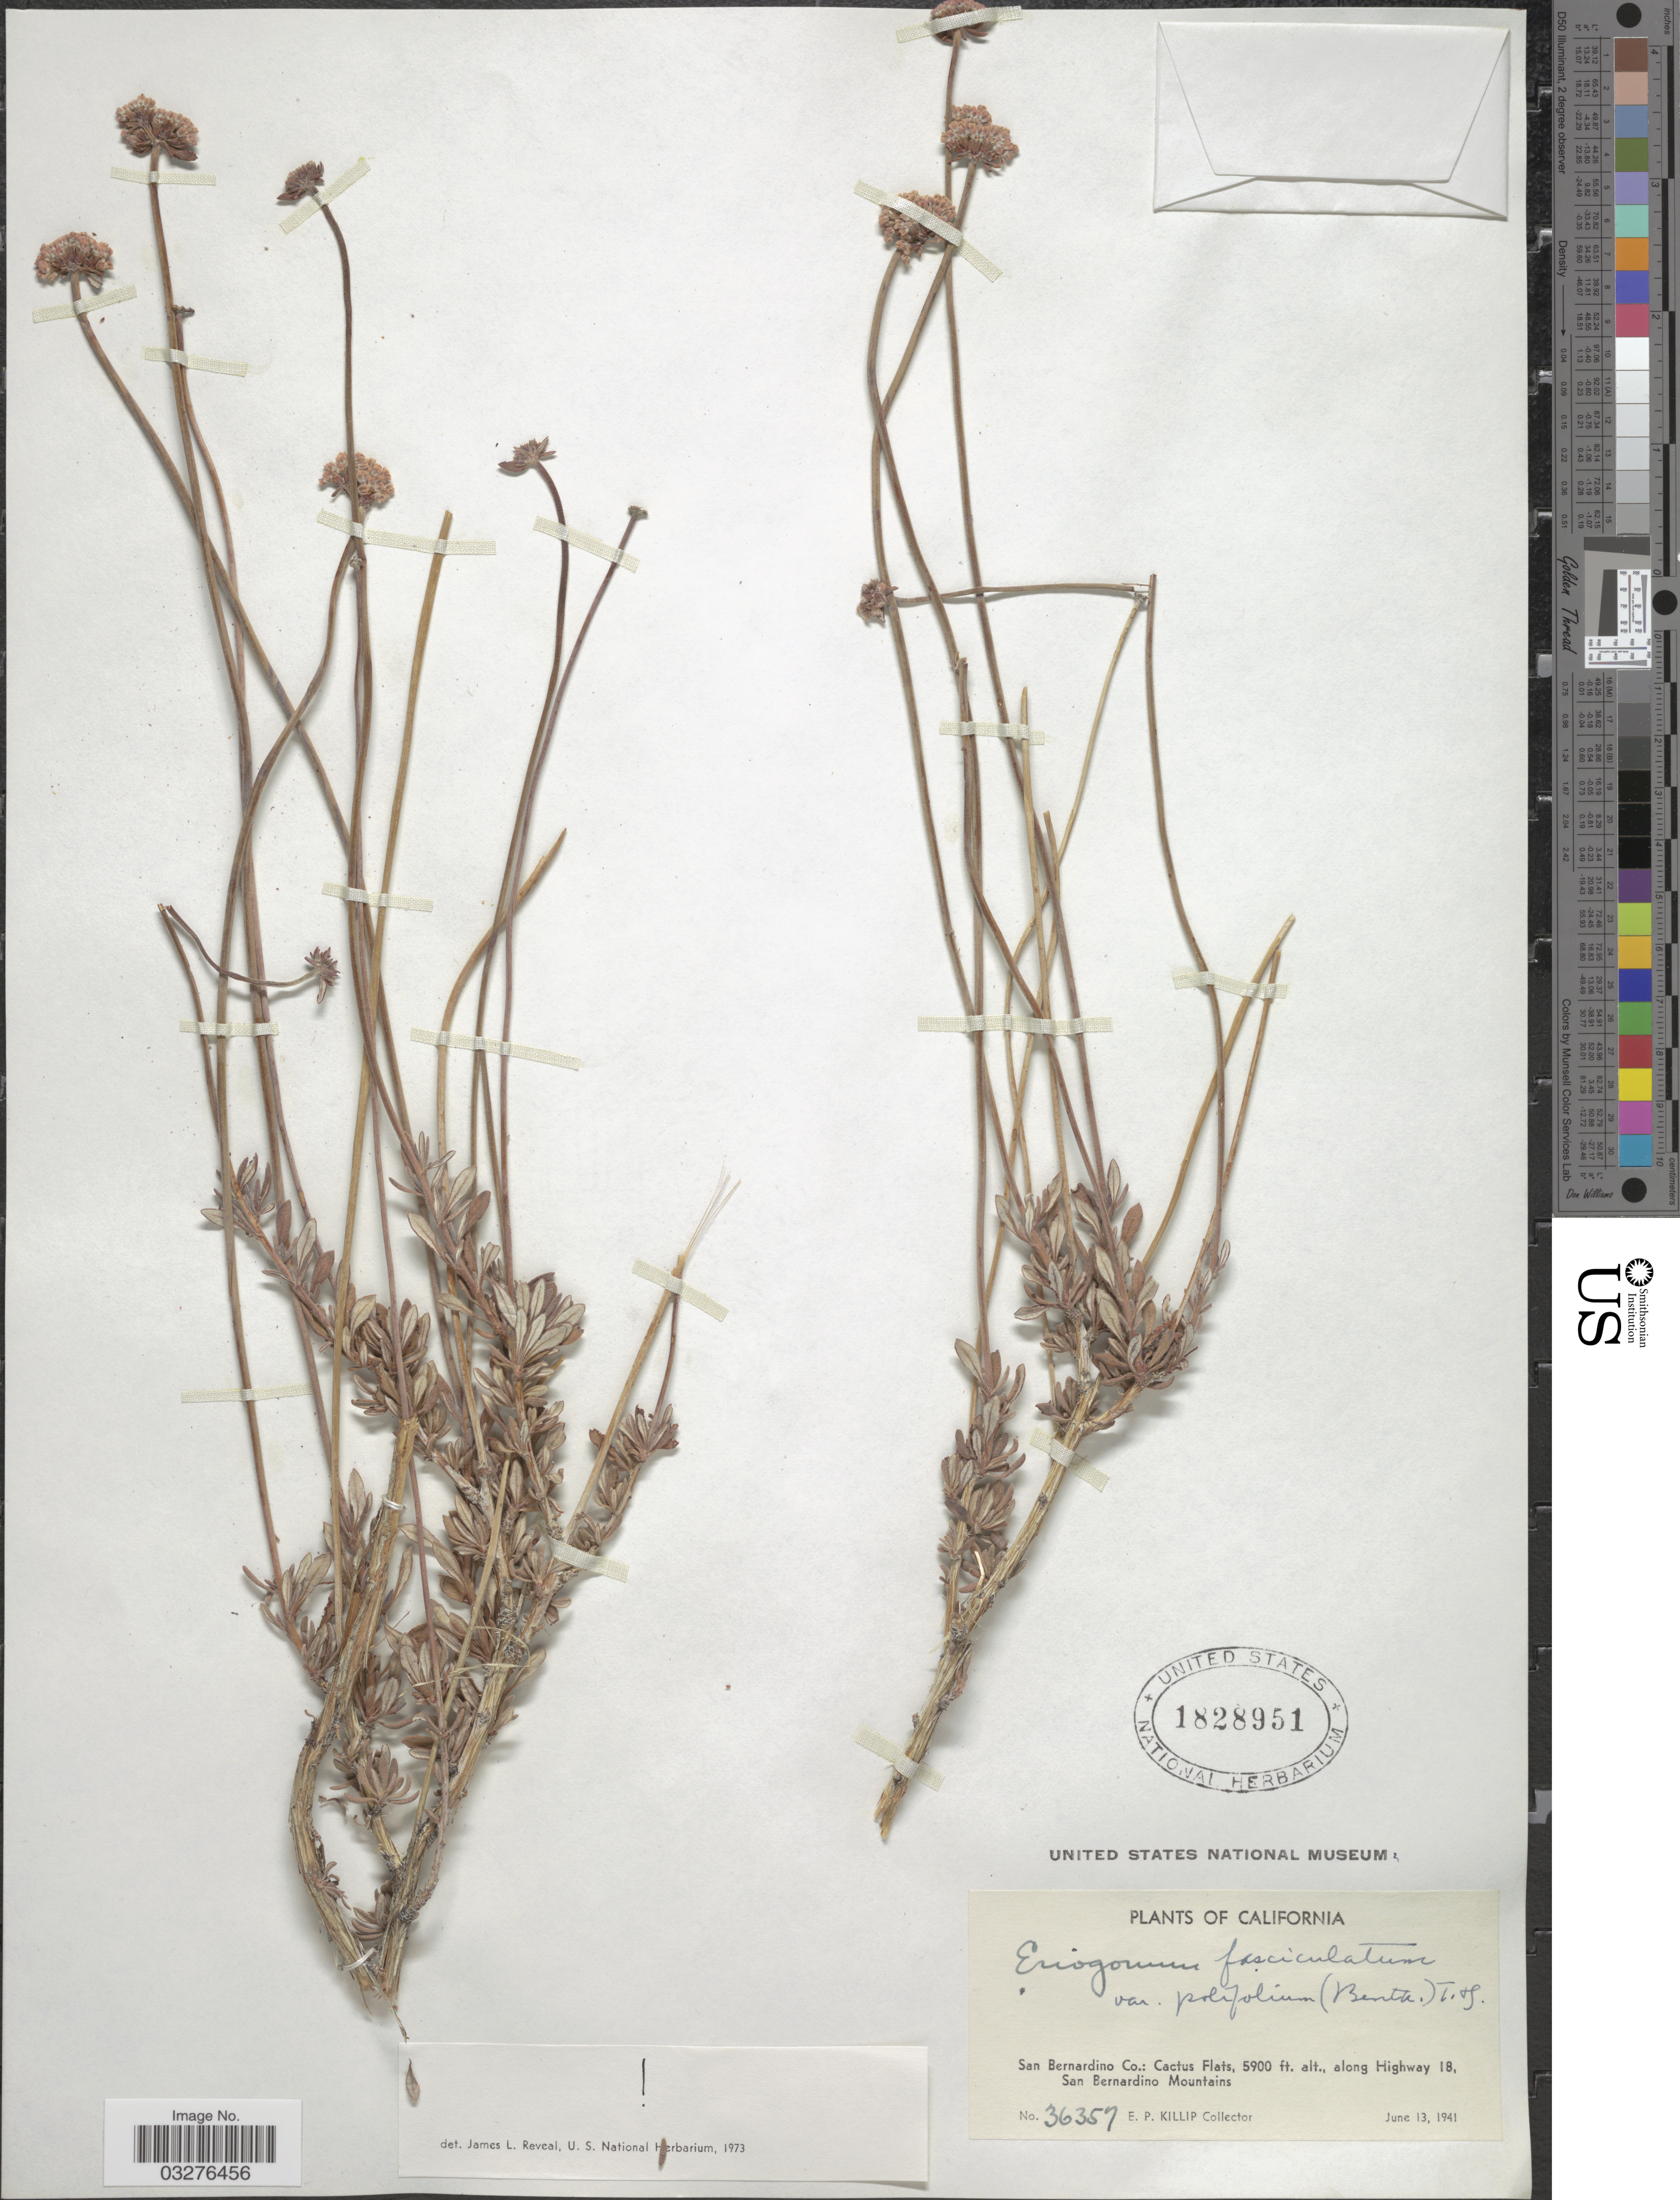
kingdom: Plantae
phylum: Tracheophyta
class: Magnoliopsida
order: Caryophyllales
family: Polygonaceae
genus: Eriogonum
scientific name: Eriogonum fasciculatum var. polifolium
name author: (Benth.) Torr. & A. Gray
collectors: E. P. Killip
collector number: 36357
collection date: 1941-06-13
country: United States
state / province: California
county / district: San Bernardino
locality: San Bernardino Co.: Cactus Flats, along Highway 18, San Bernardino Mountains.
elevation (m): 1798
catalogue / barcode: US 1828951